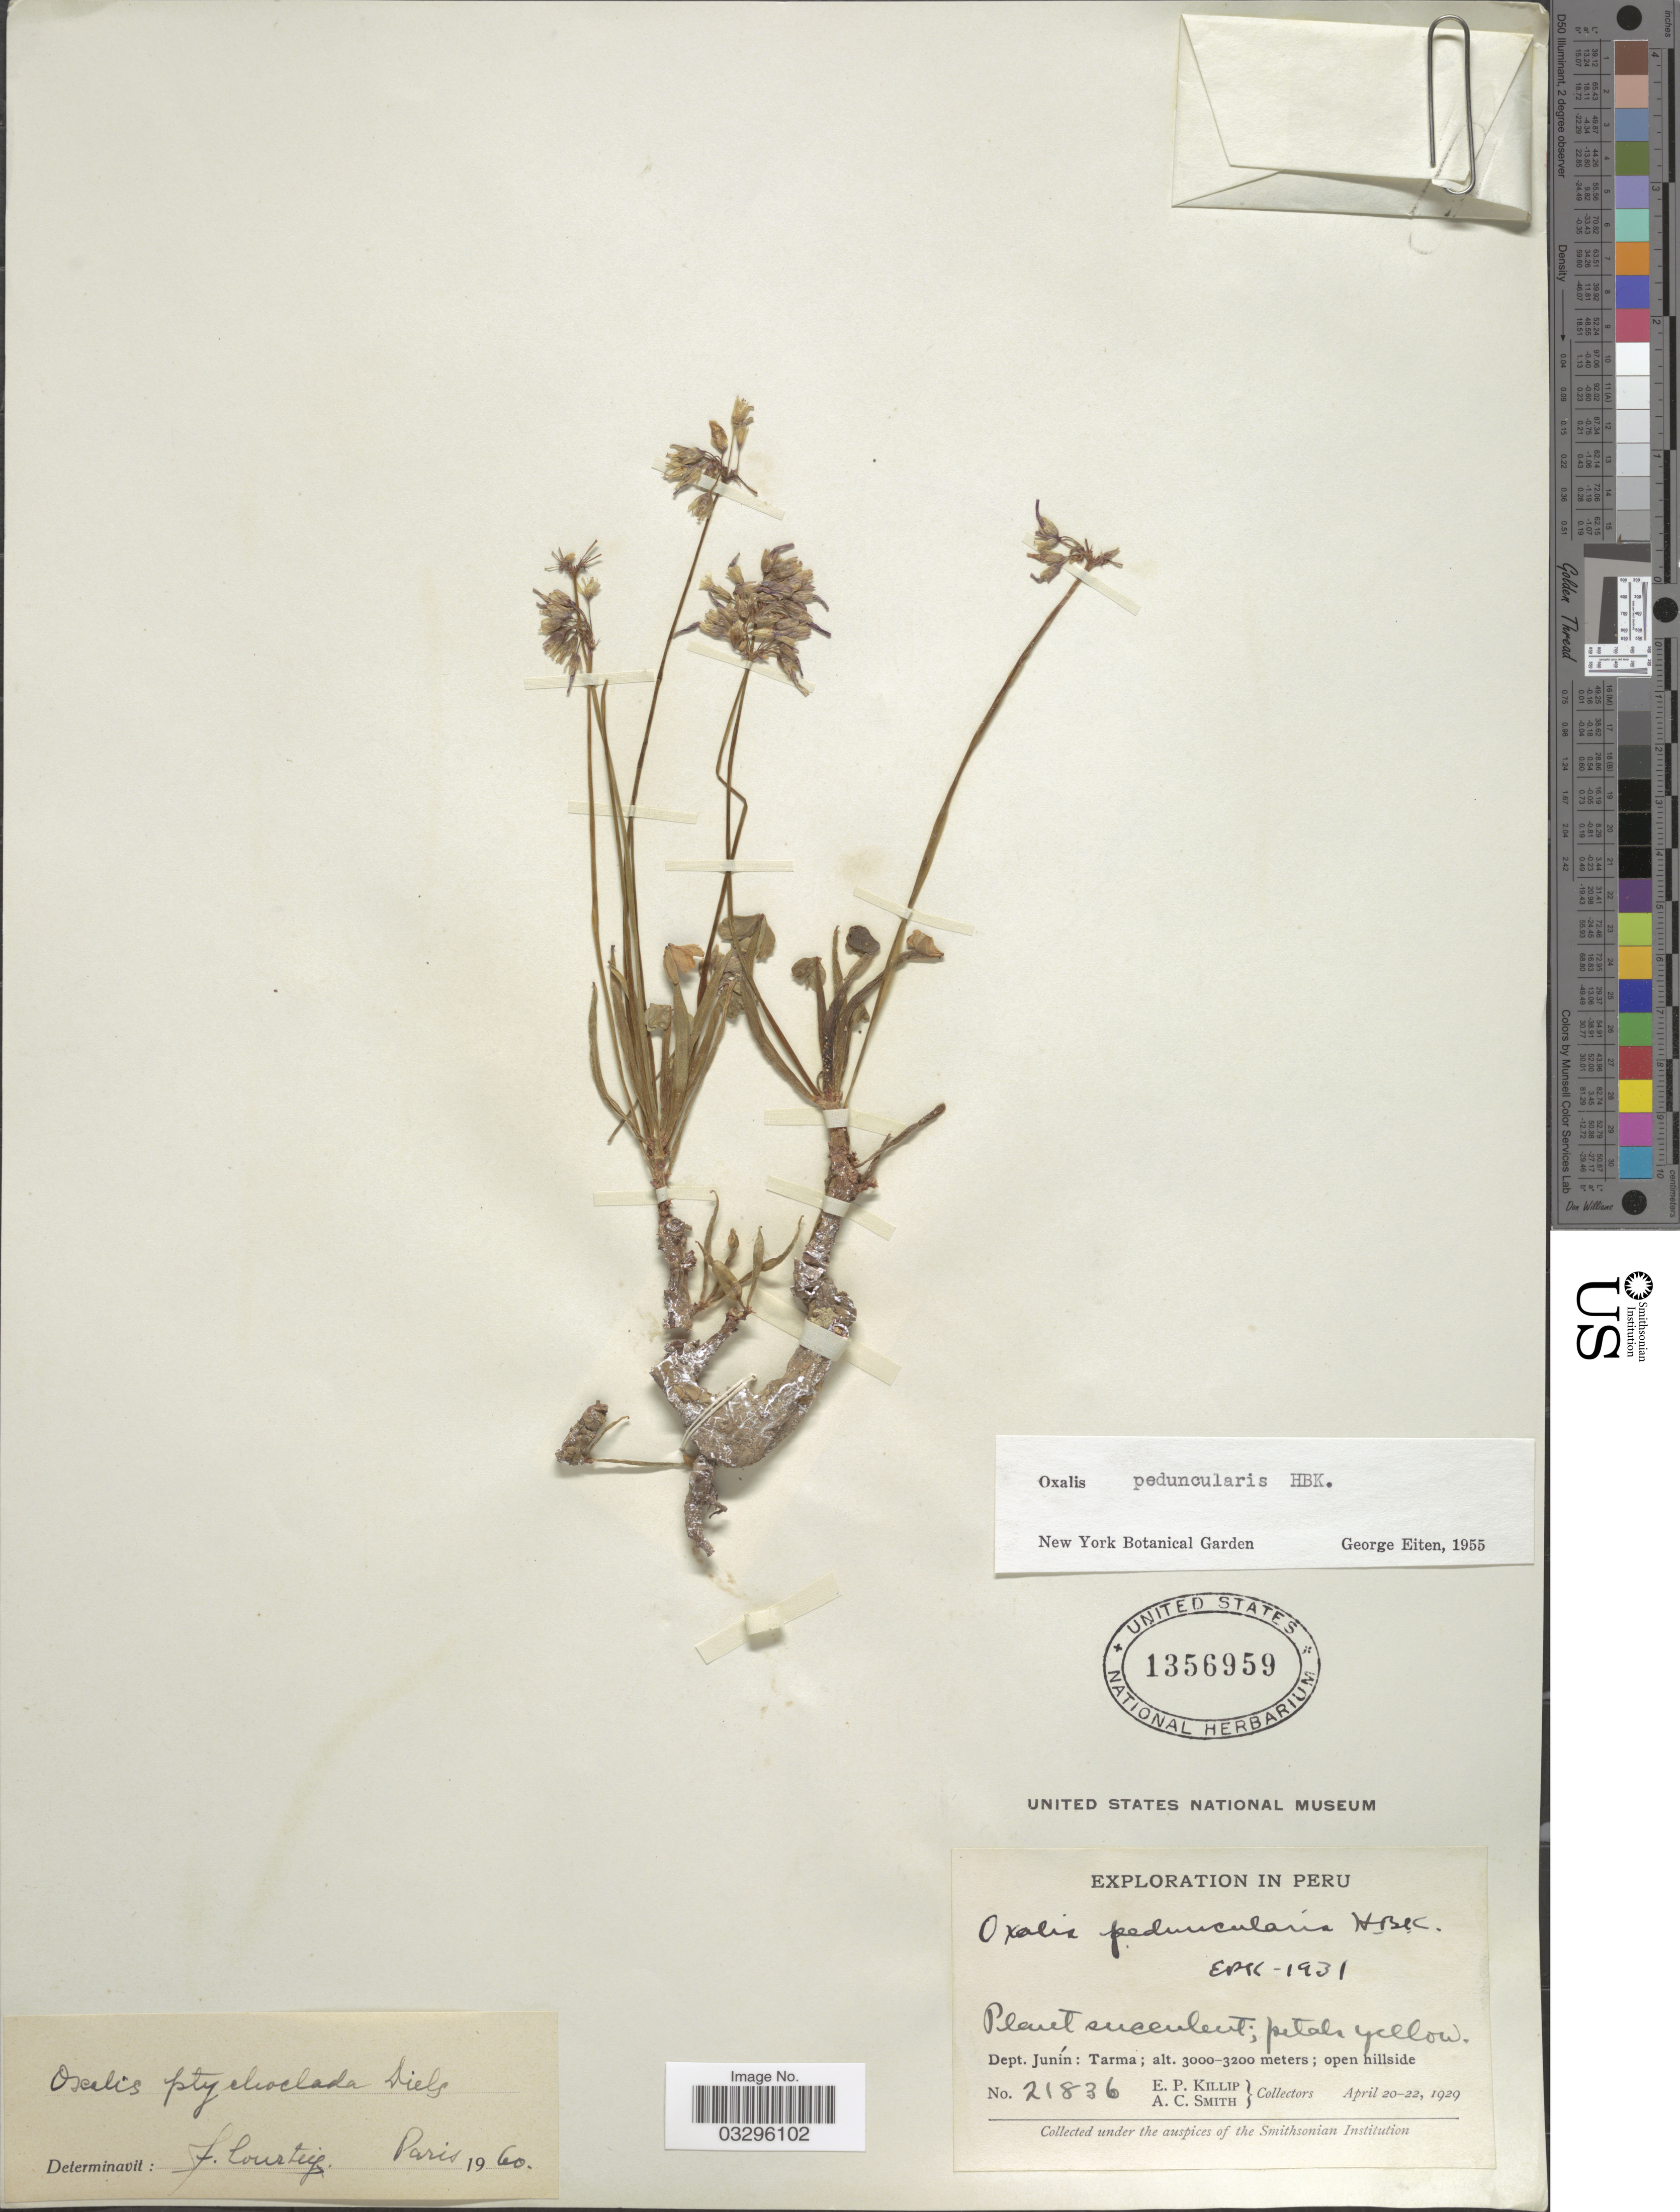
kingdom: Plantae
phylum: Tracheophyta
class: Magnoliopsida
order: Oxalidales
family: Oxalidaceae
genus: Oxalis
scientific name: Oxalis ptychoclada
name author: Diels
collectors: E. P. Killip & A. C. Smith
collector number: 21836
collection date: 1929-04-20/1929-04-22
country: Peru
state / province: Junín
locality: Dept. Junín: Tarma.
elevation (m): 3000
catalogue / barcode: US 1356959